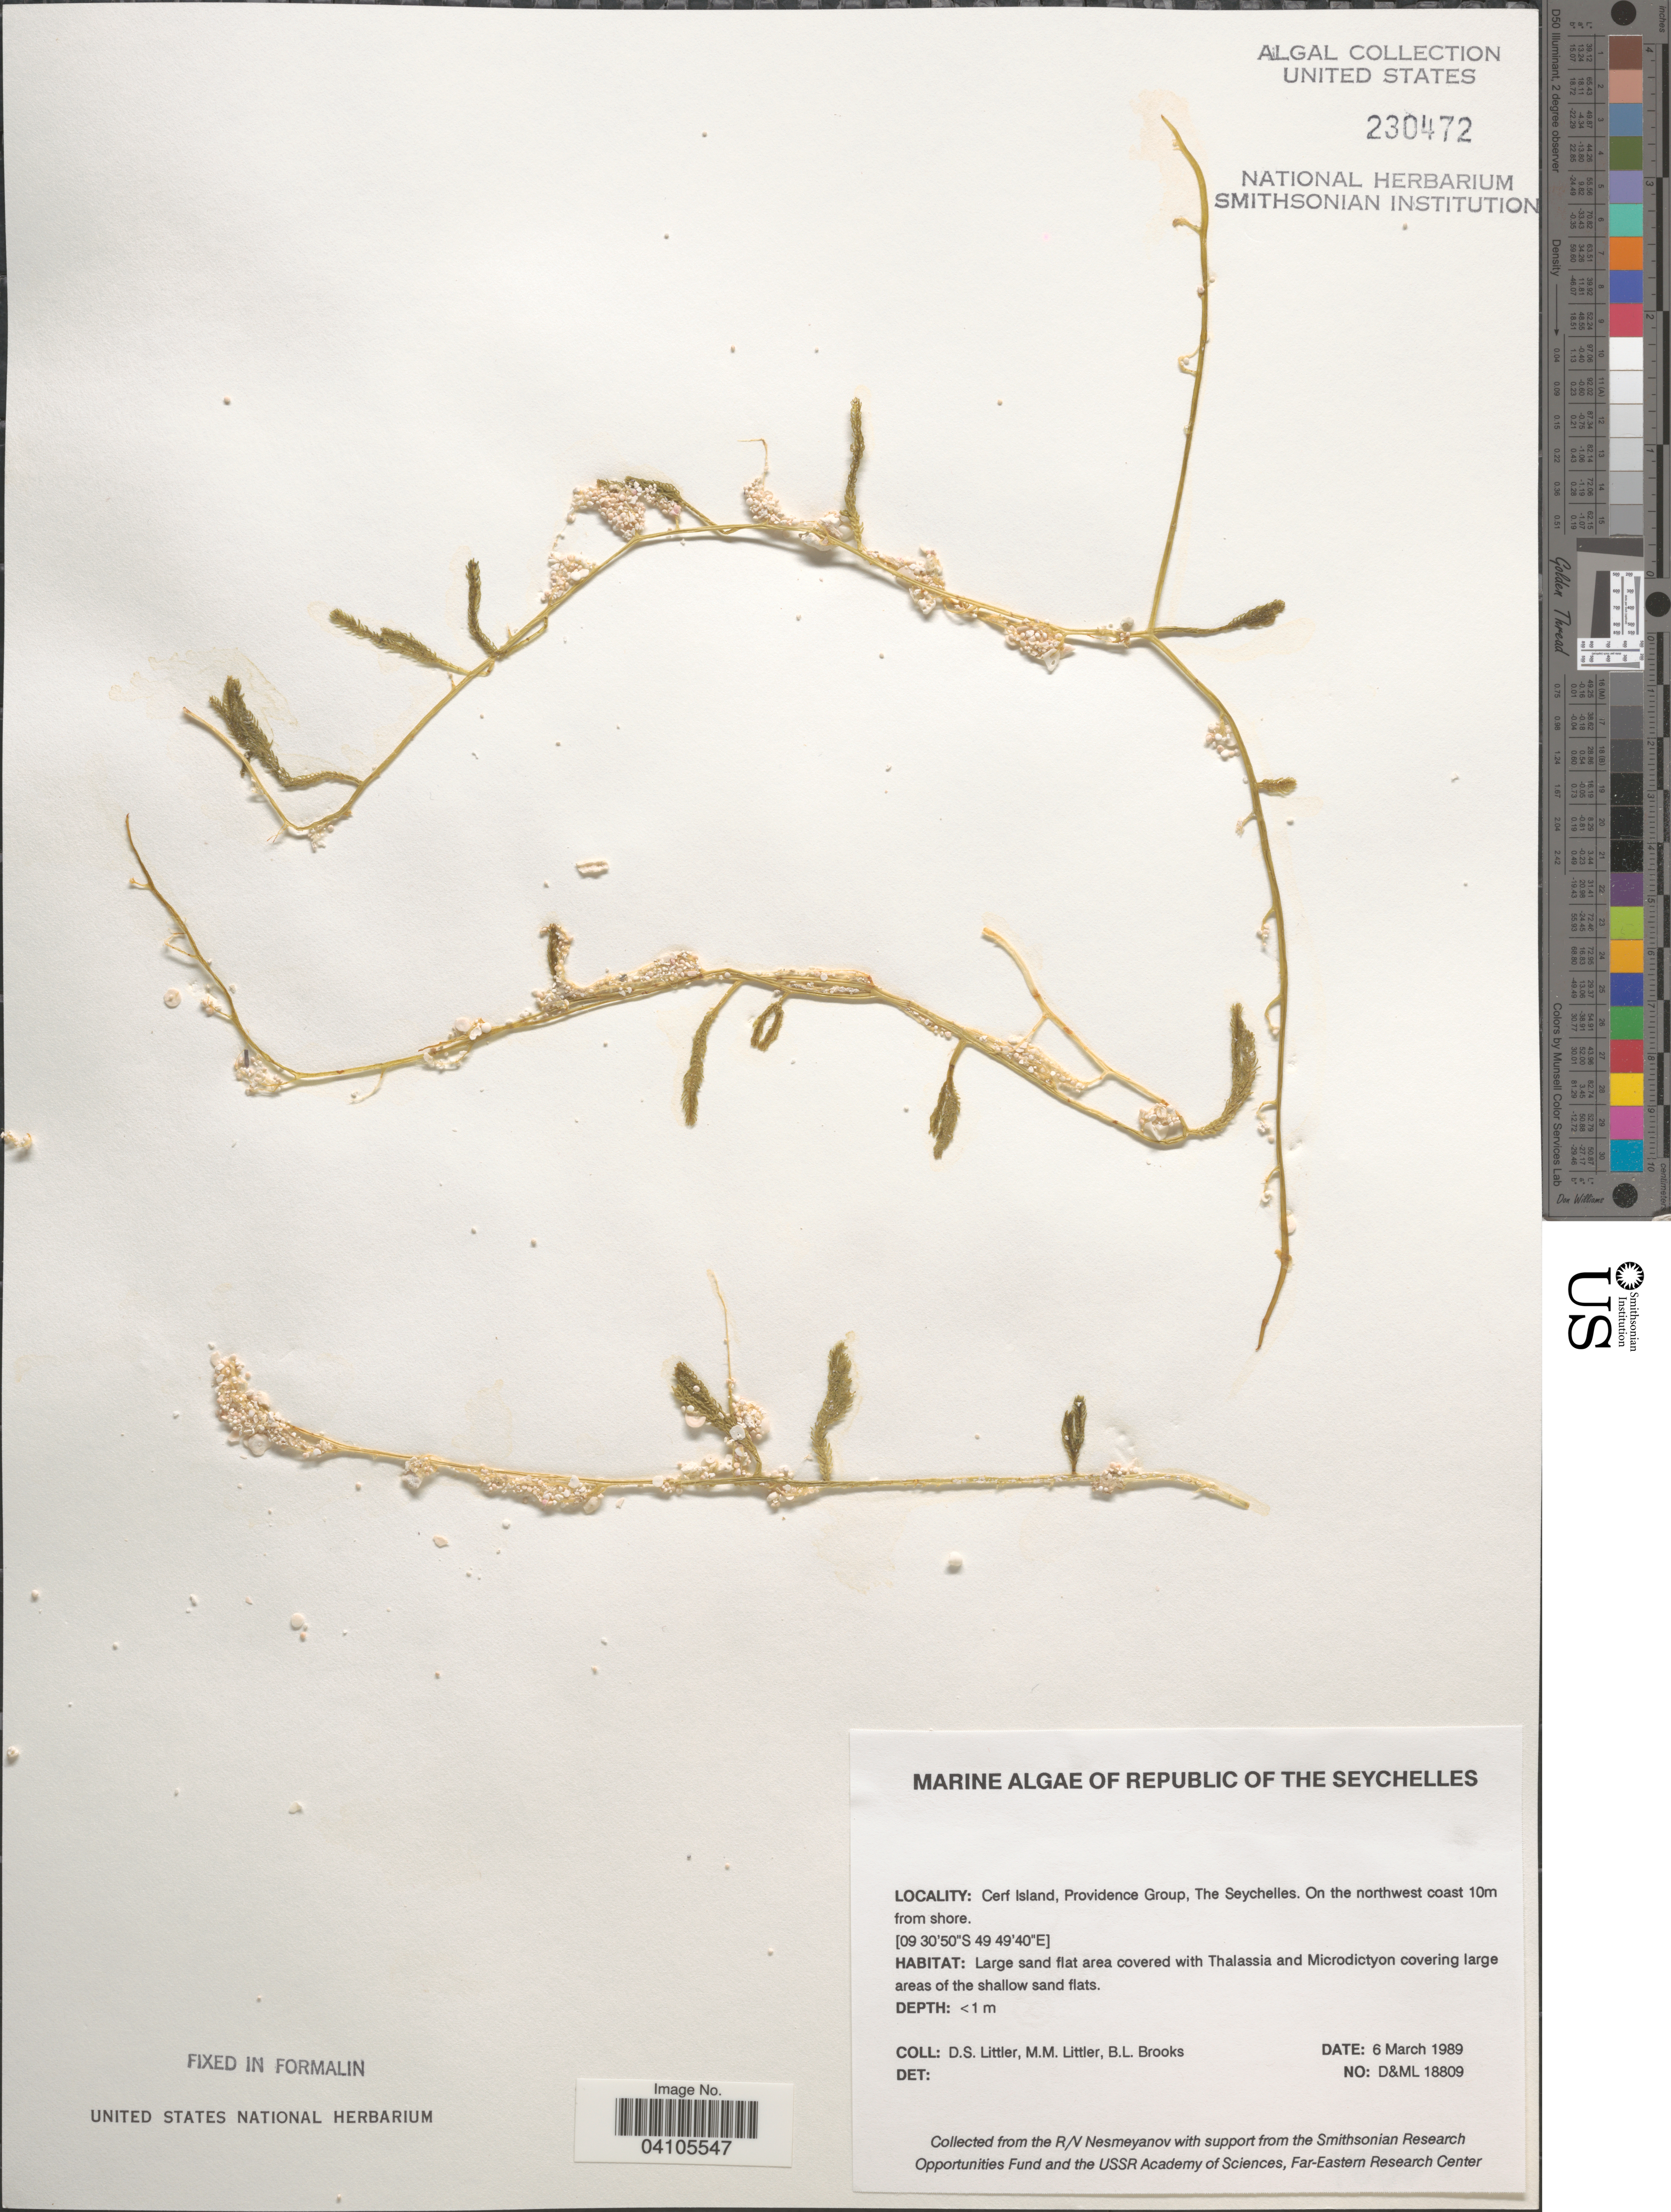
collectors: D. S. Littler & B. Brooks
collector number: D&ML 18809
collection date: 1989-03-06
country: Seychelles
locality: Cerf Island, Providence Group. On the northwest coast 10m from shore.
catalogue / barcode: US 230472